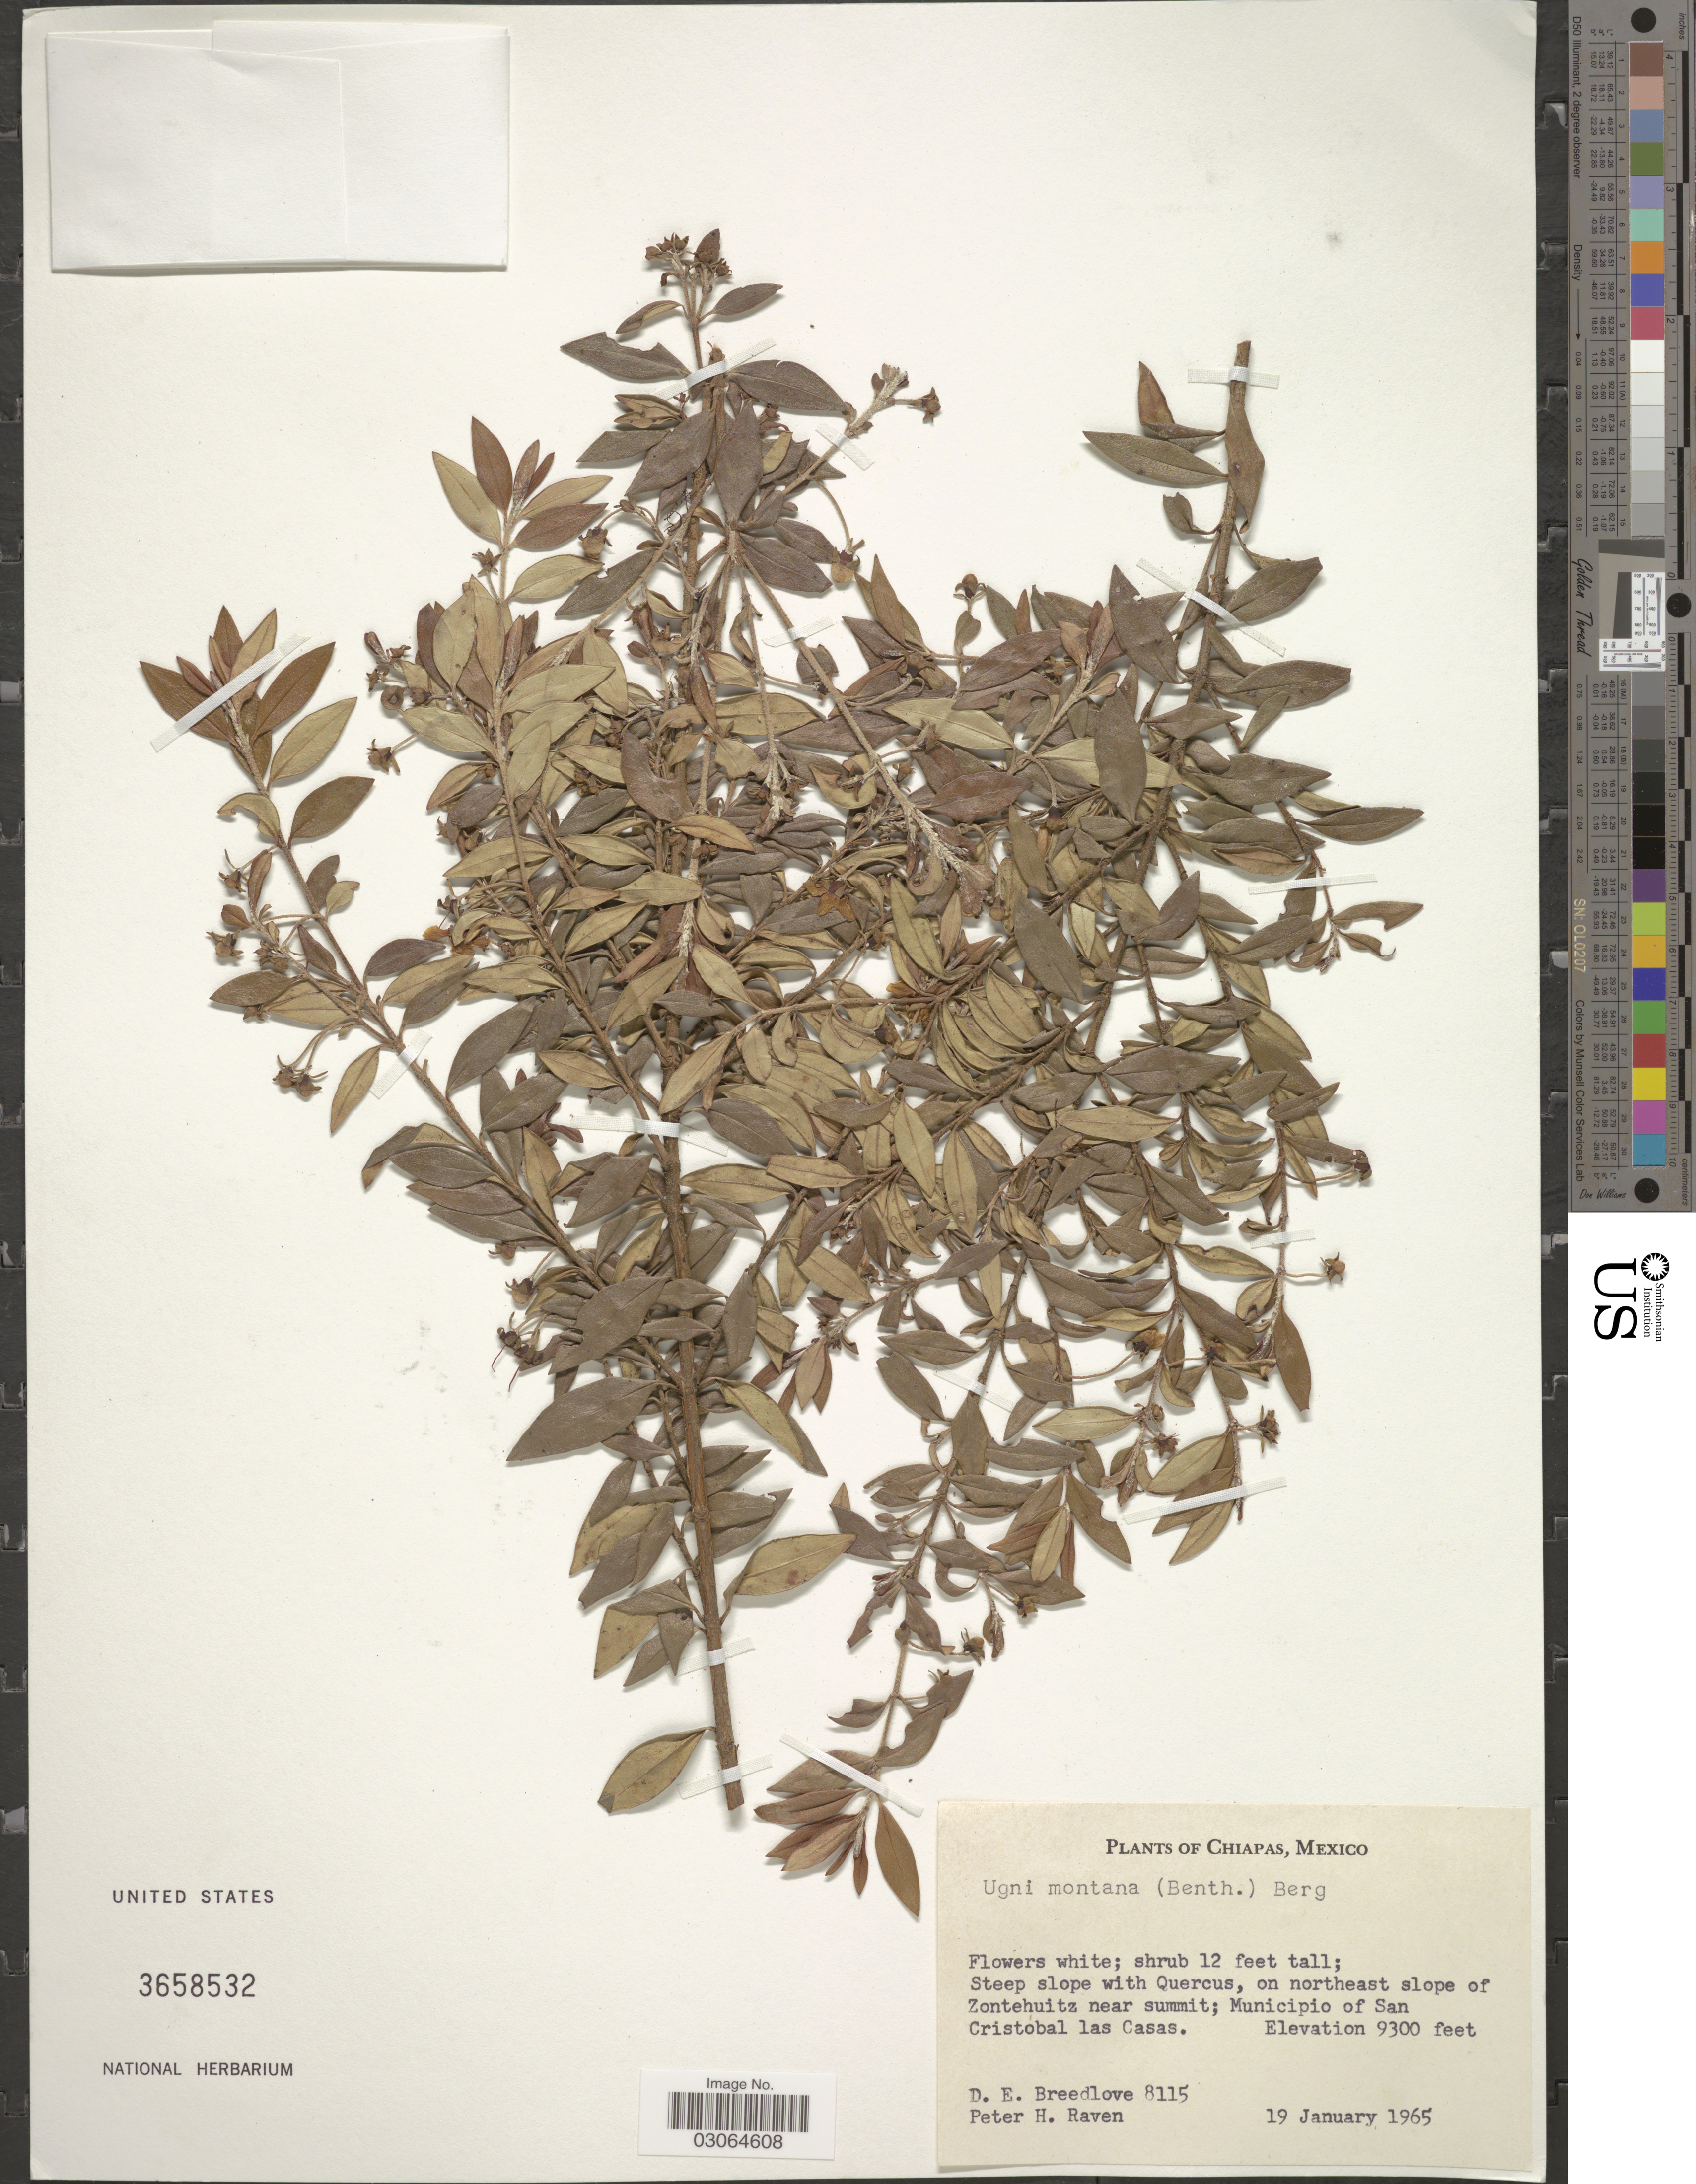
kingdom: Plantae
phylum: Tracheophyta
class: Magnoliopsida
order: Myrtales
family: Myrtaceae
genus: Ugni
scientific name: Ugni myricoides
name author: (Kunth) O. Berg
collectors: D. E. Breedlove & P. Raven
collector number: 8115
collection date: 1965-01-19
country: Mexico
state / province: Chiapas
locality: Steep slope with Quercus, on northeast slope of Zontehuitz near summit; Municipio of San Cristobal las Casas.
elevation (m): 2835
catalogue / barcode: US 3658532